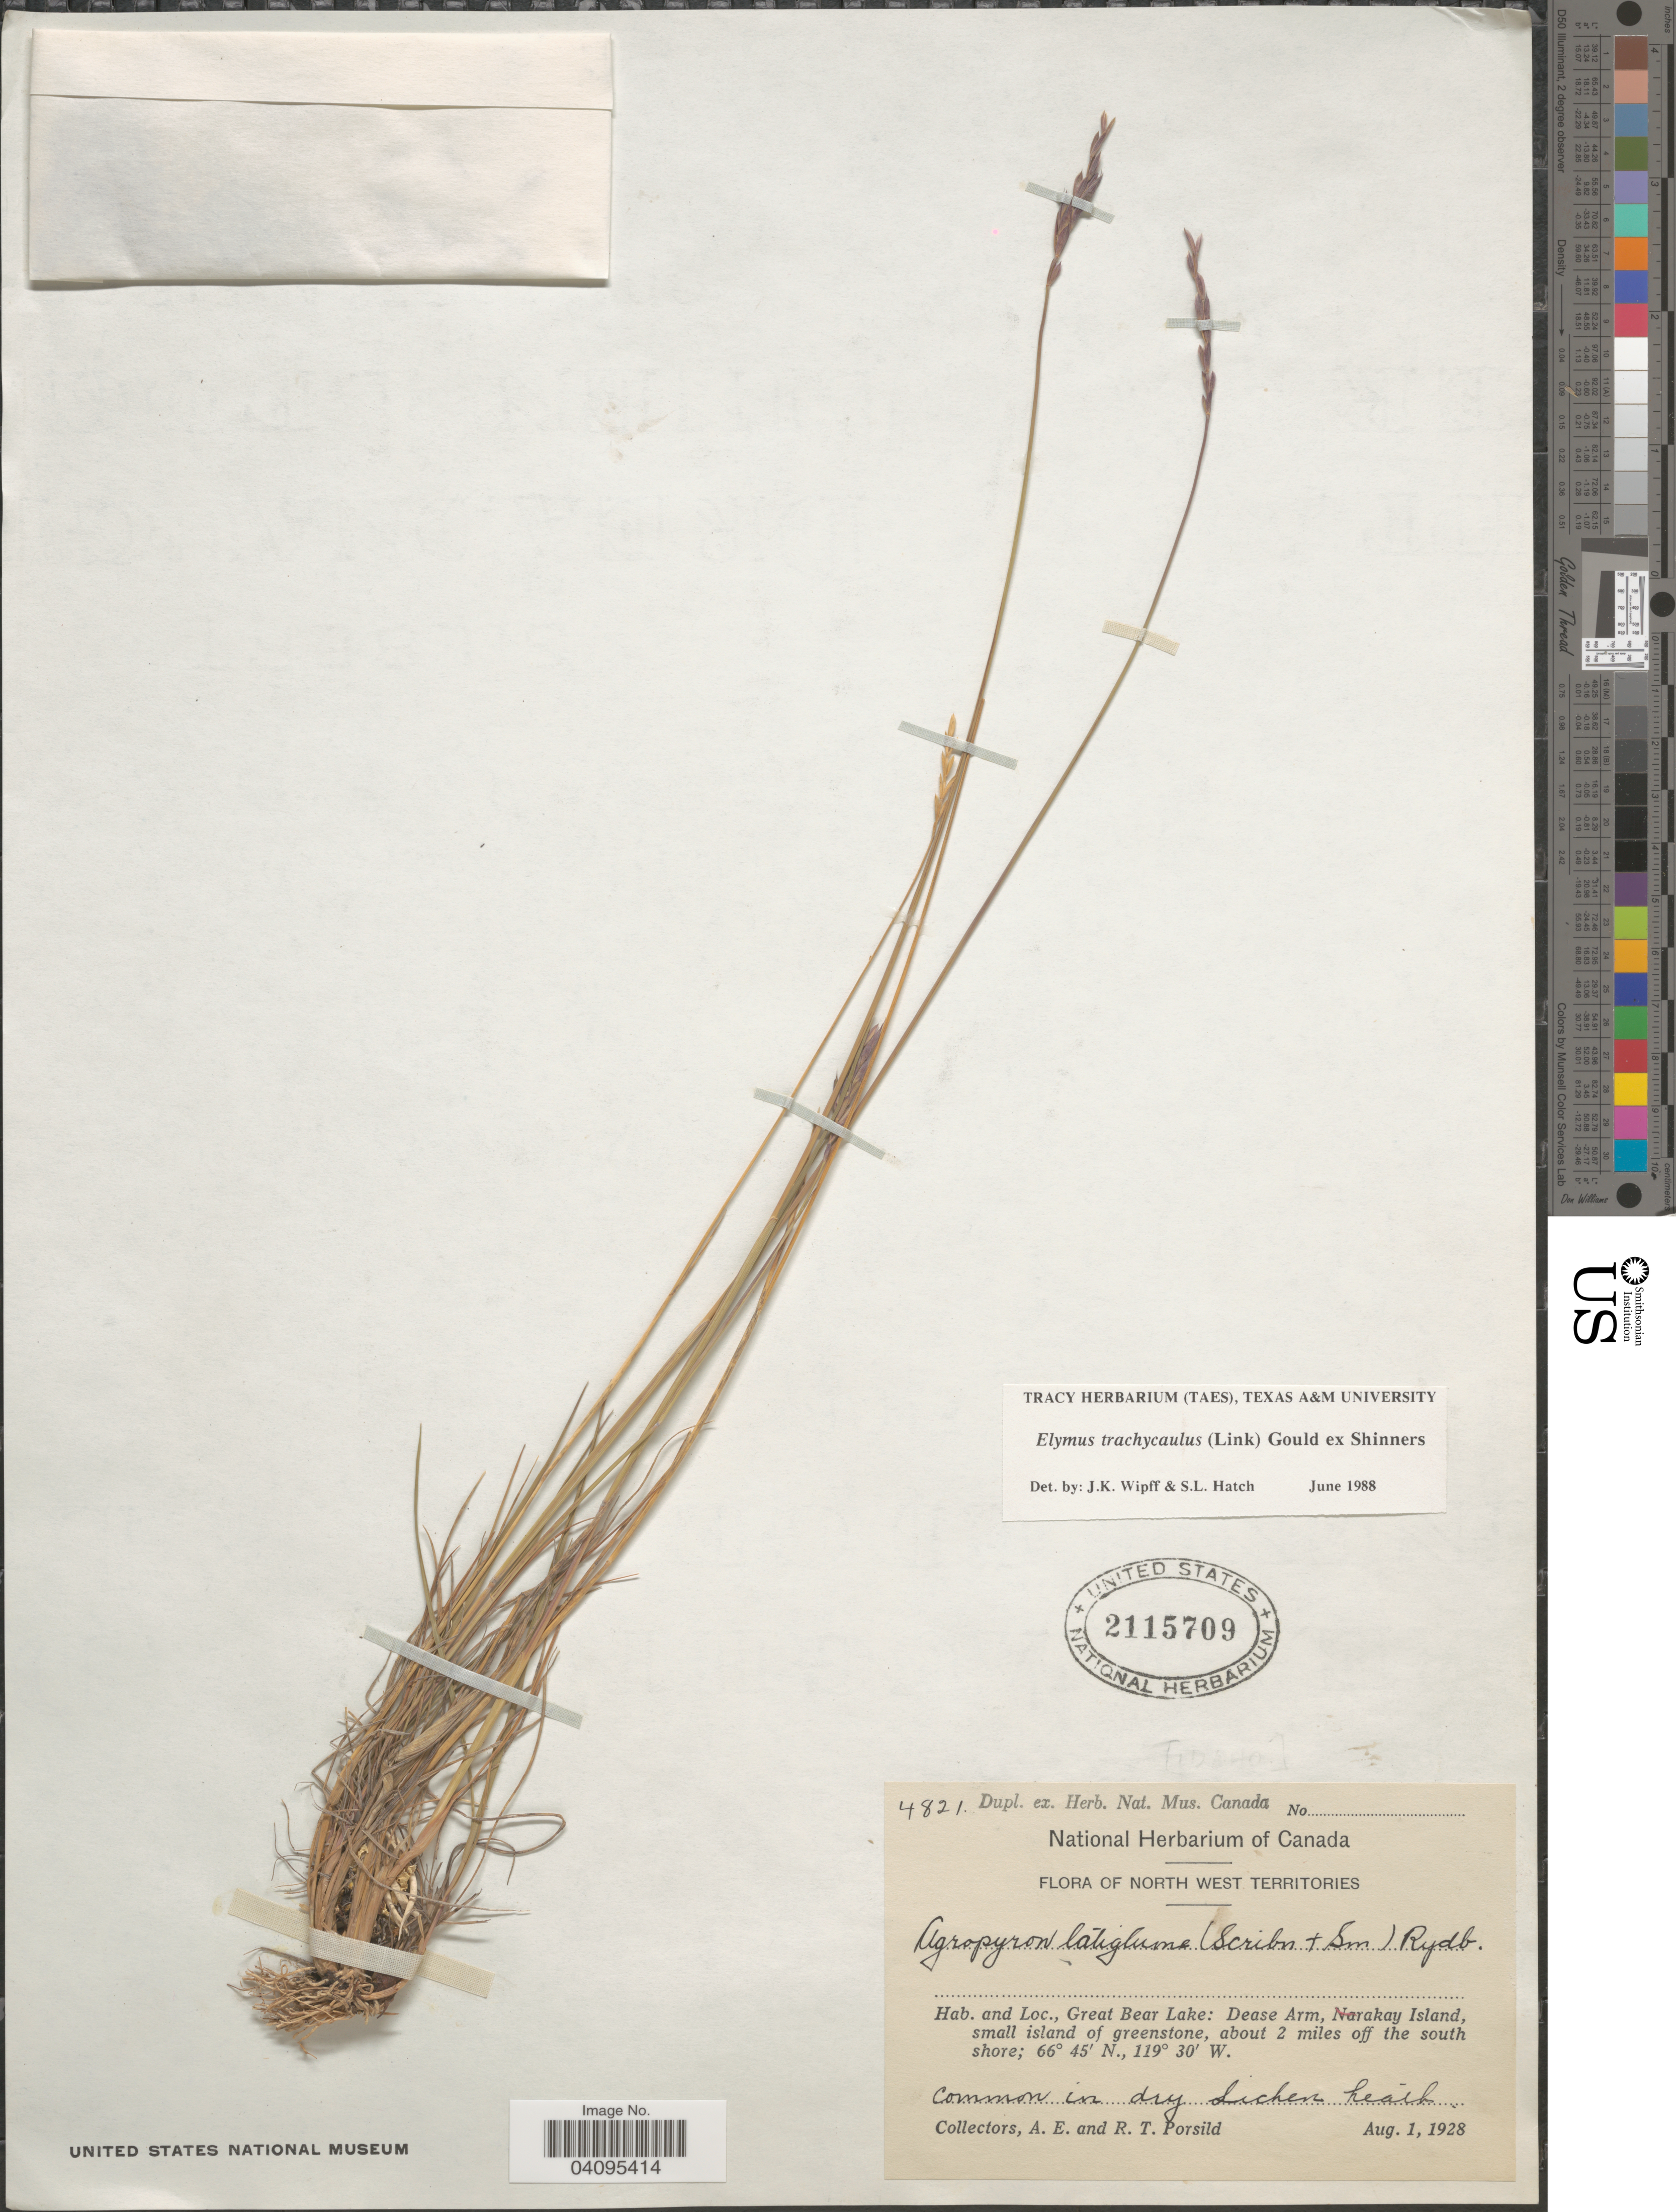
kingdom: Plantae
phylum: Tracheophyta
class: Liliopsida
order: Poales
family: Poaceae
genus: Elymus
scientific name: Elymus trachycaulus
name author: (Link) Gould ex Shinners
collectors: A. E. Porsild & R. T. Porsild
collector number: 4821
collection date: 1928-08-01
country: Canada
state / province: Northwest Territories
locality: Great Bear Lake: Dease Arm, Narakay Island, small island of greenstone, about 2 miles off the south shore.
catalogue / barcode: US 2115709